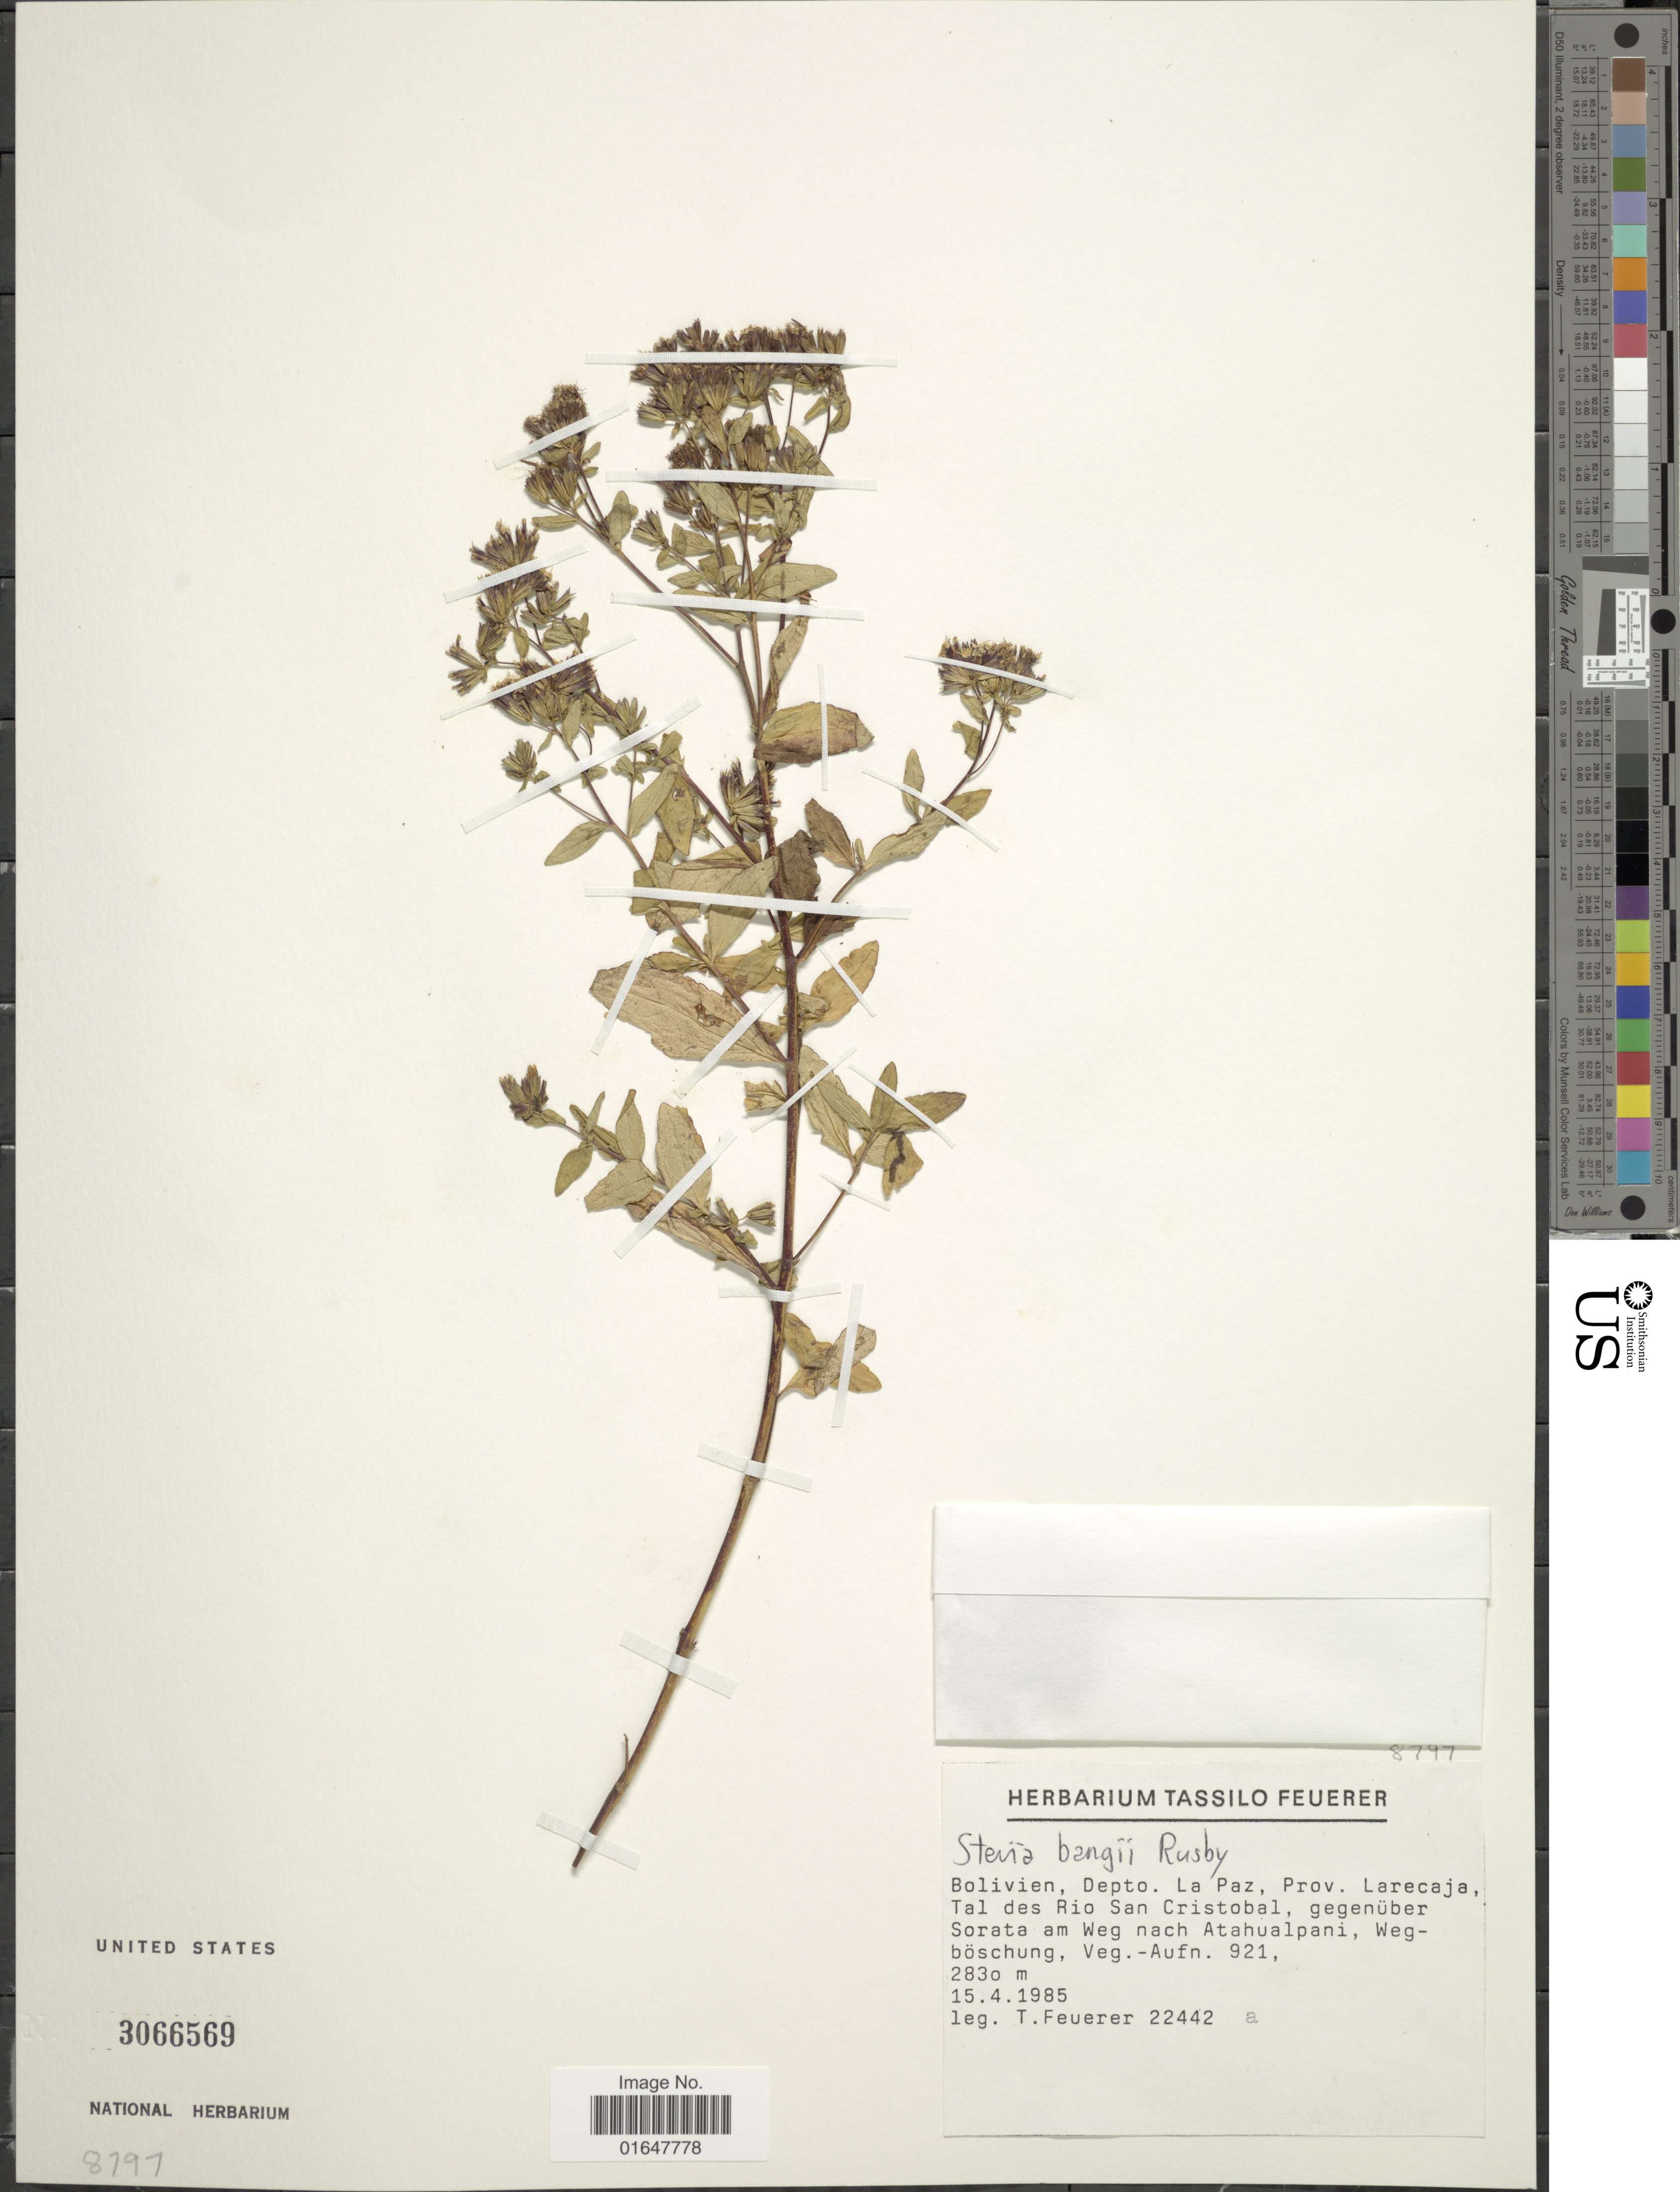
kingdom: Plantae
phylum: Tracheophyta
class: Magnoliopsida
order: Asterales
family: Asteraceae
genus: Stevia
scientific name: Stevia bangii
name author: Rusby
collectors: T. Feuerer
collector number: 22442a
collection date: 1985-04-15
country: Bolivia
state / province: La Paz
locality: Bolivien, Prov. Larecaja, Tal des Rio San Cristobal, gegenuber Sorata am Weg nach Atahualpani, Wegboschung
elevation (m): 2830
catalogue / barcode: US 3066569